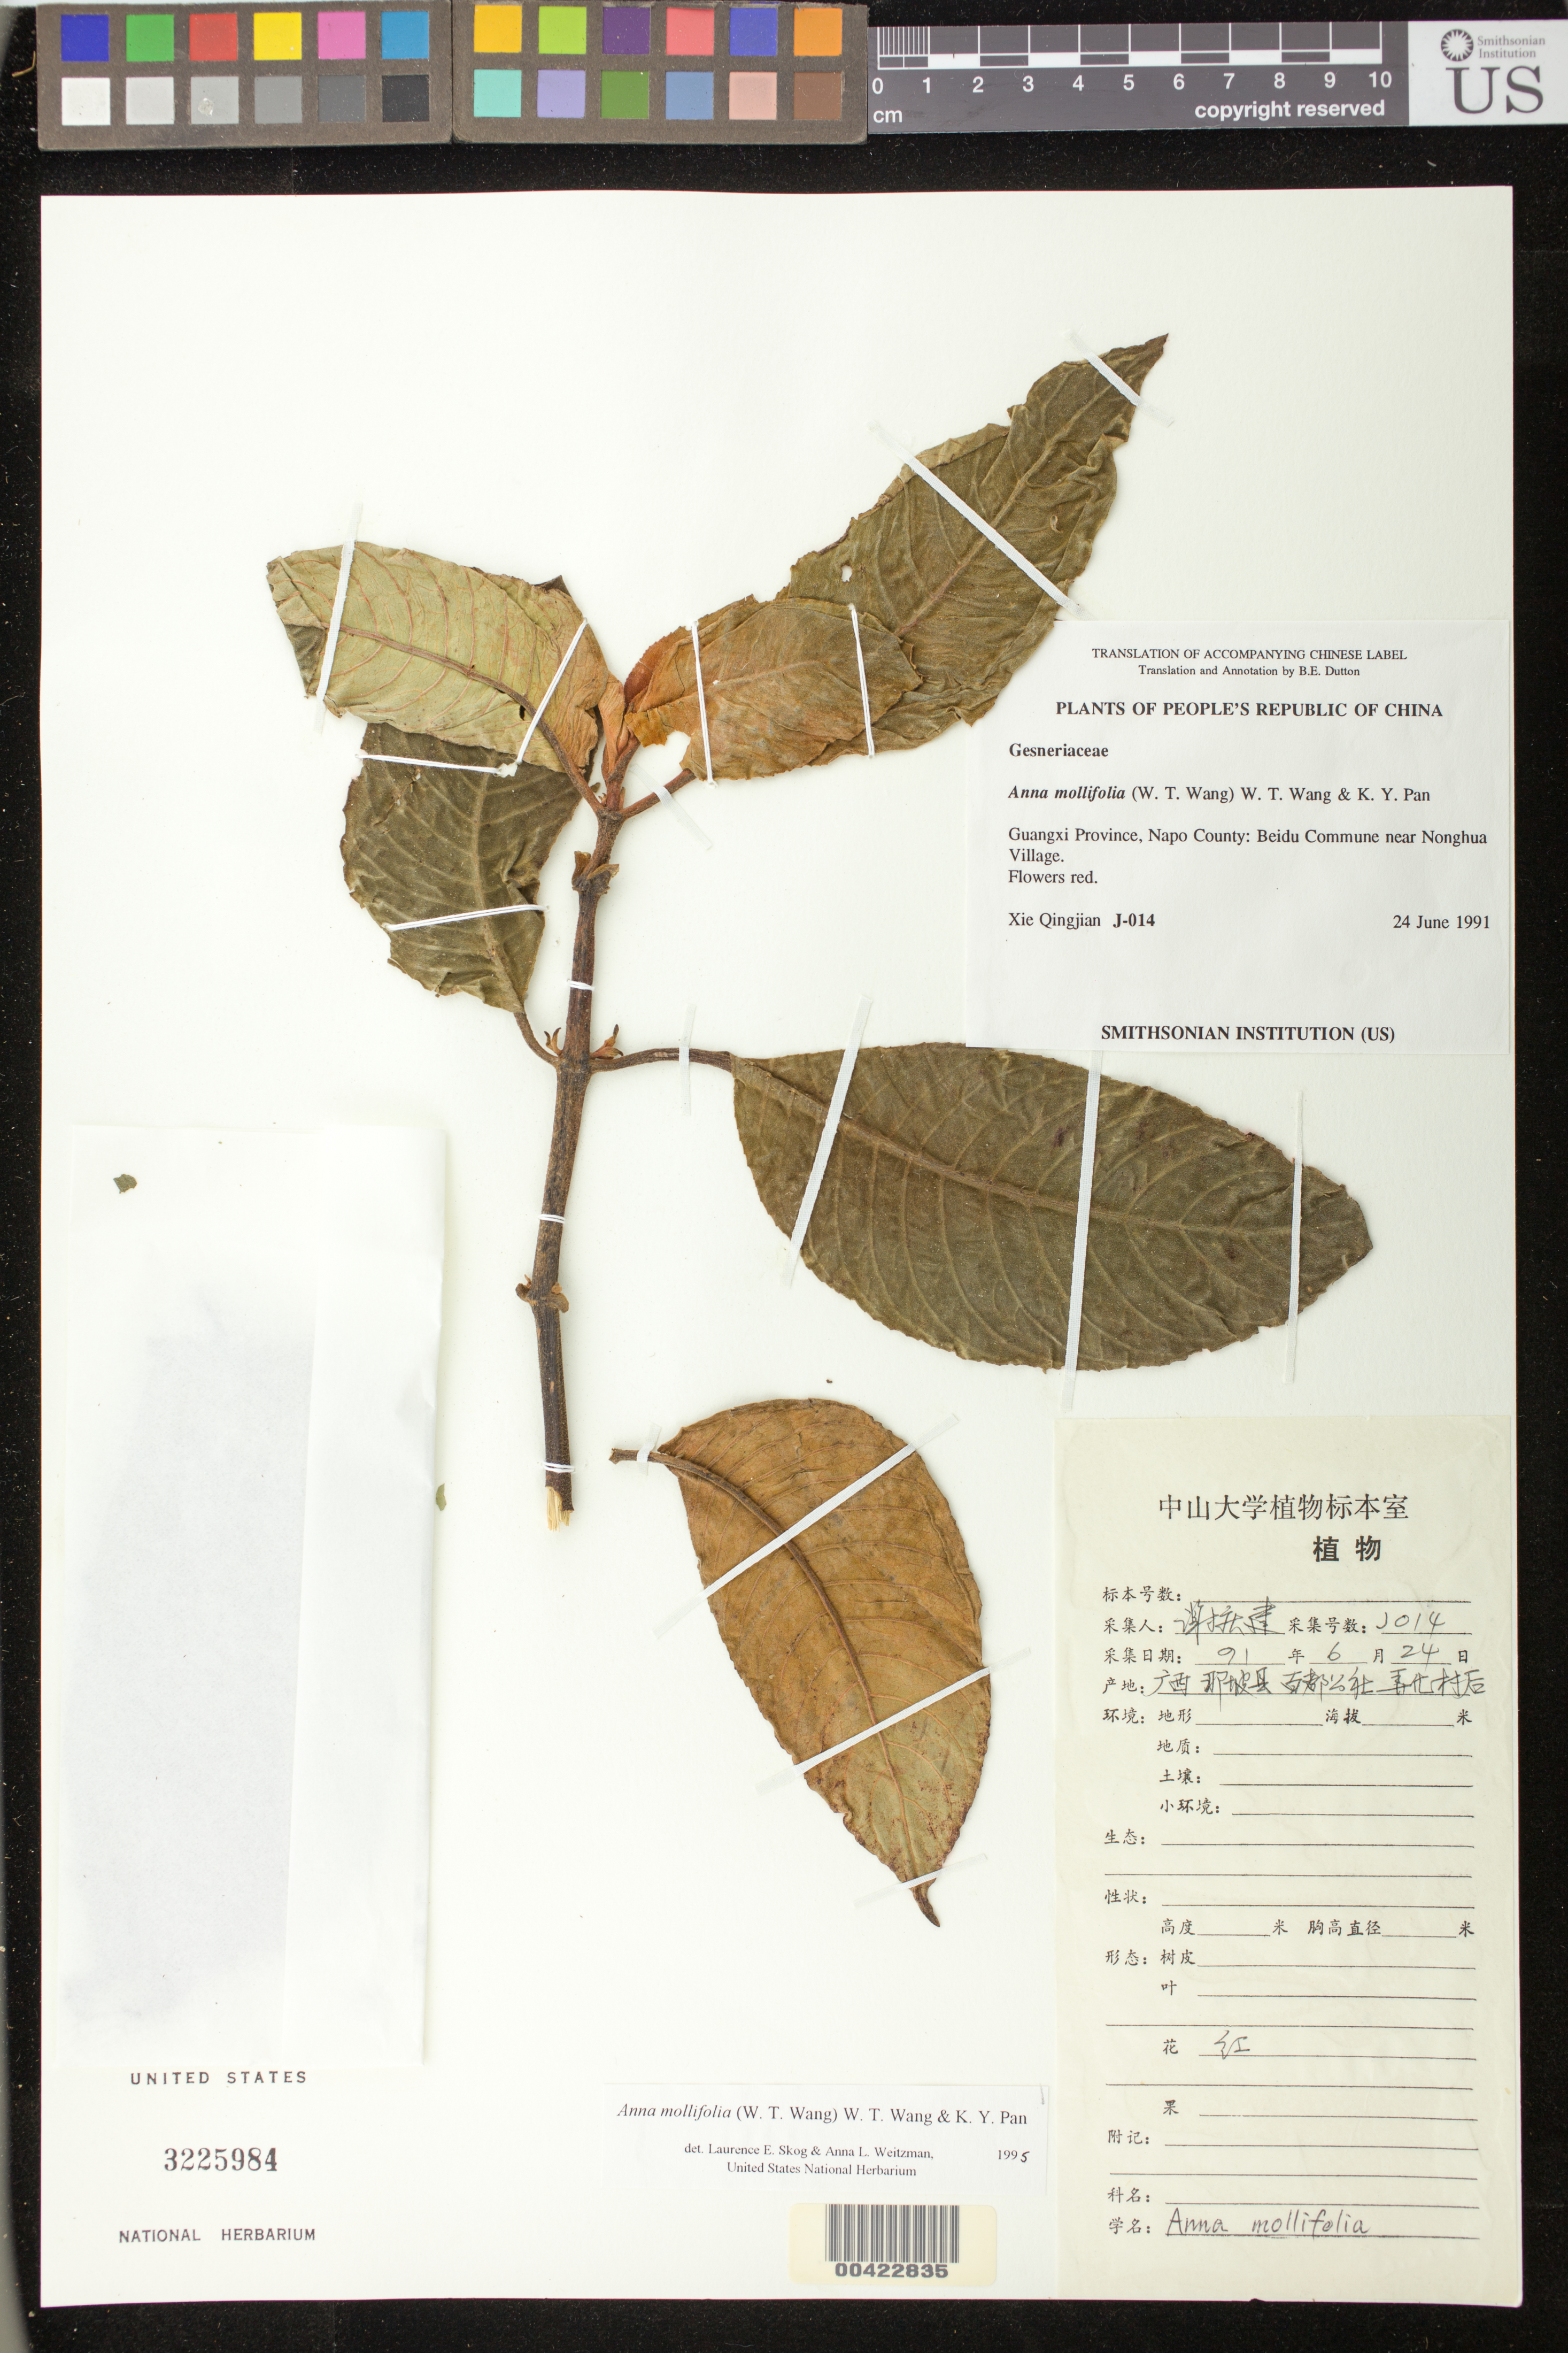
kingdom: Plantae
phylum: Tracheophyta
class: Magnoliopsida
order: Lamiales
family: Gesneriaceae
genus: Anna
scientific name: Anna mollifolia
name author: (W.T. Wang) W.T. Wang & K.Y. Pan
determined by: Skog, L. E.; Weitzman, A. L.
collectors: Q. Xie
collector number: J-014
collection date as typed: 24 Jun 1991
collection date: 1991-06-24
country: China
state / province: Guangxi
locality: Guangxi Province, Napo County: Beidu cummune near Nonghua village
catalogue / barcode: US 3225984